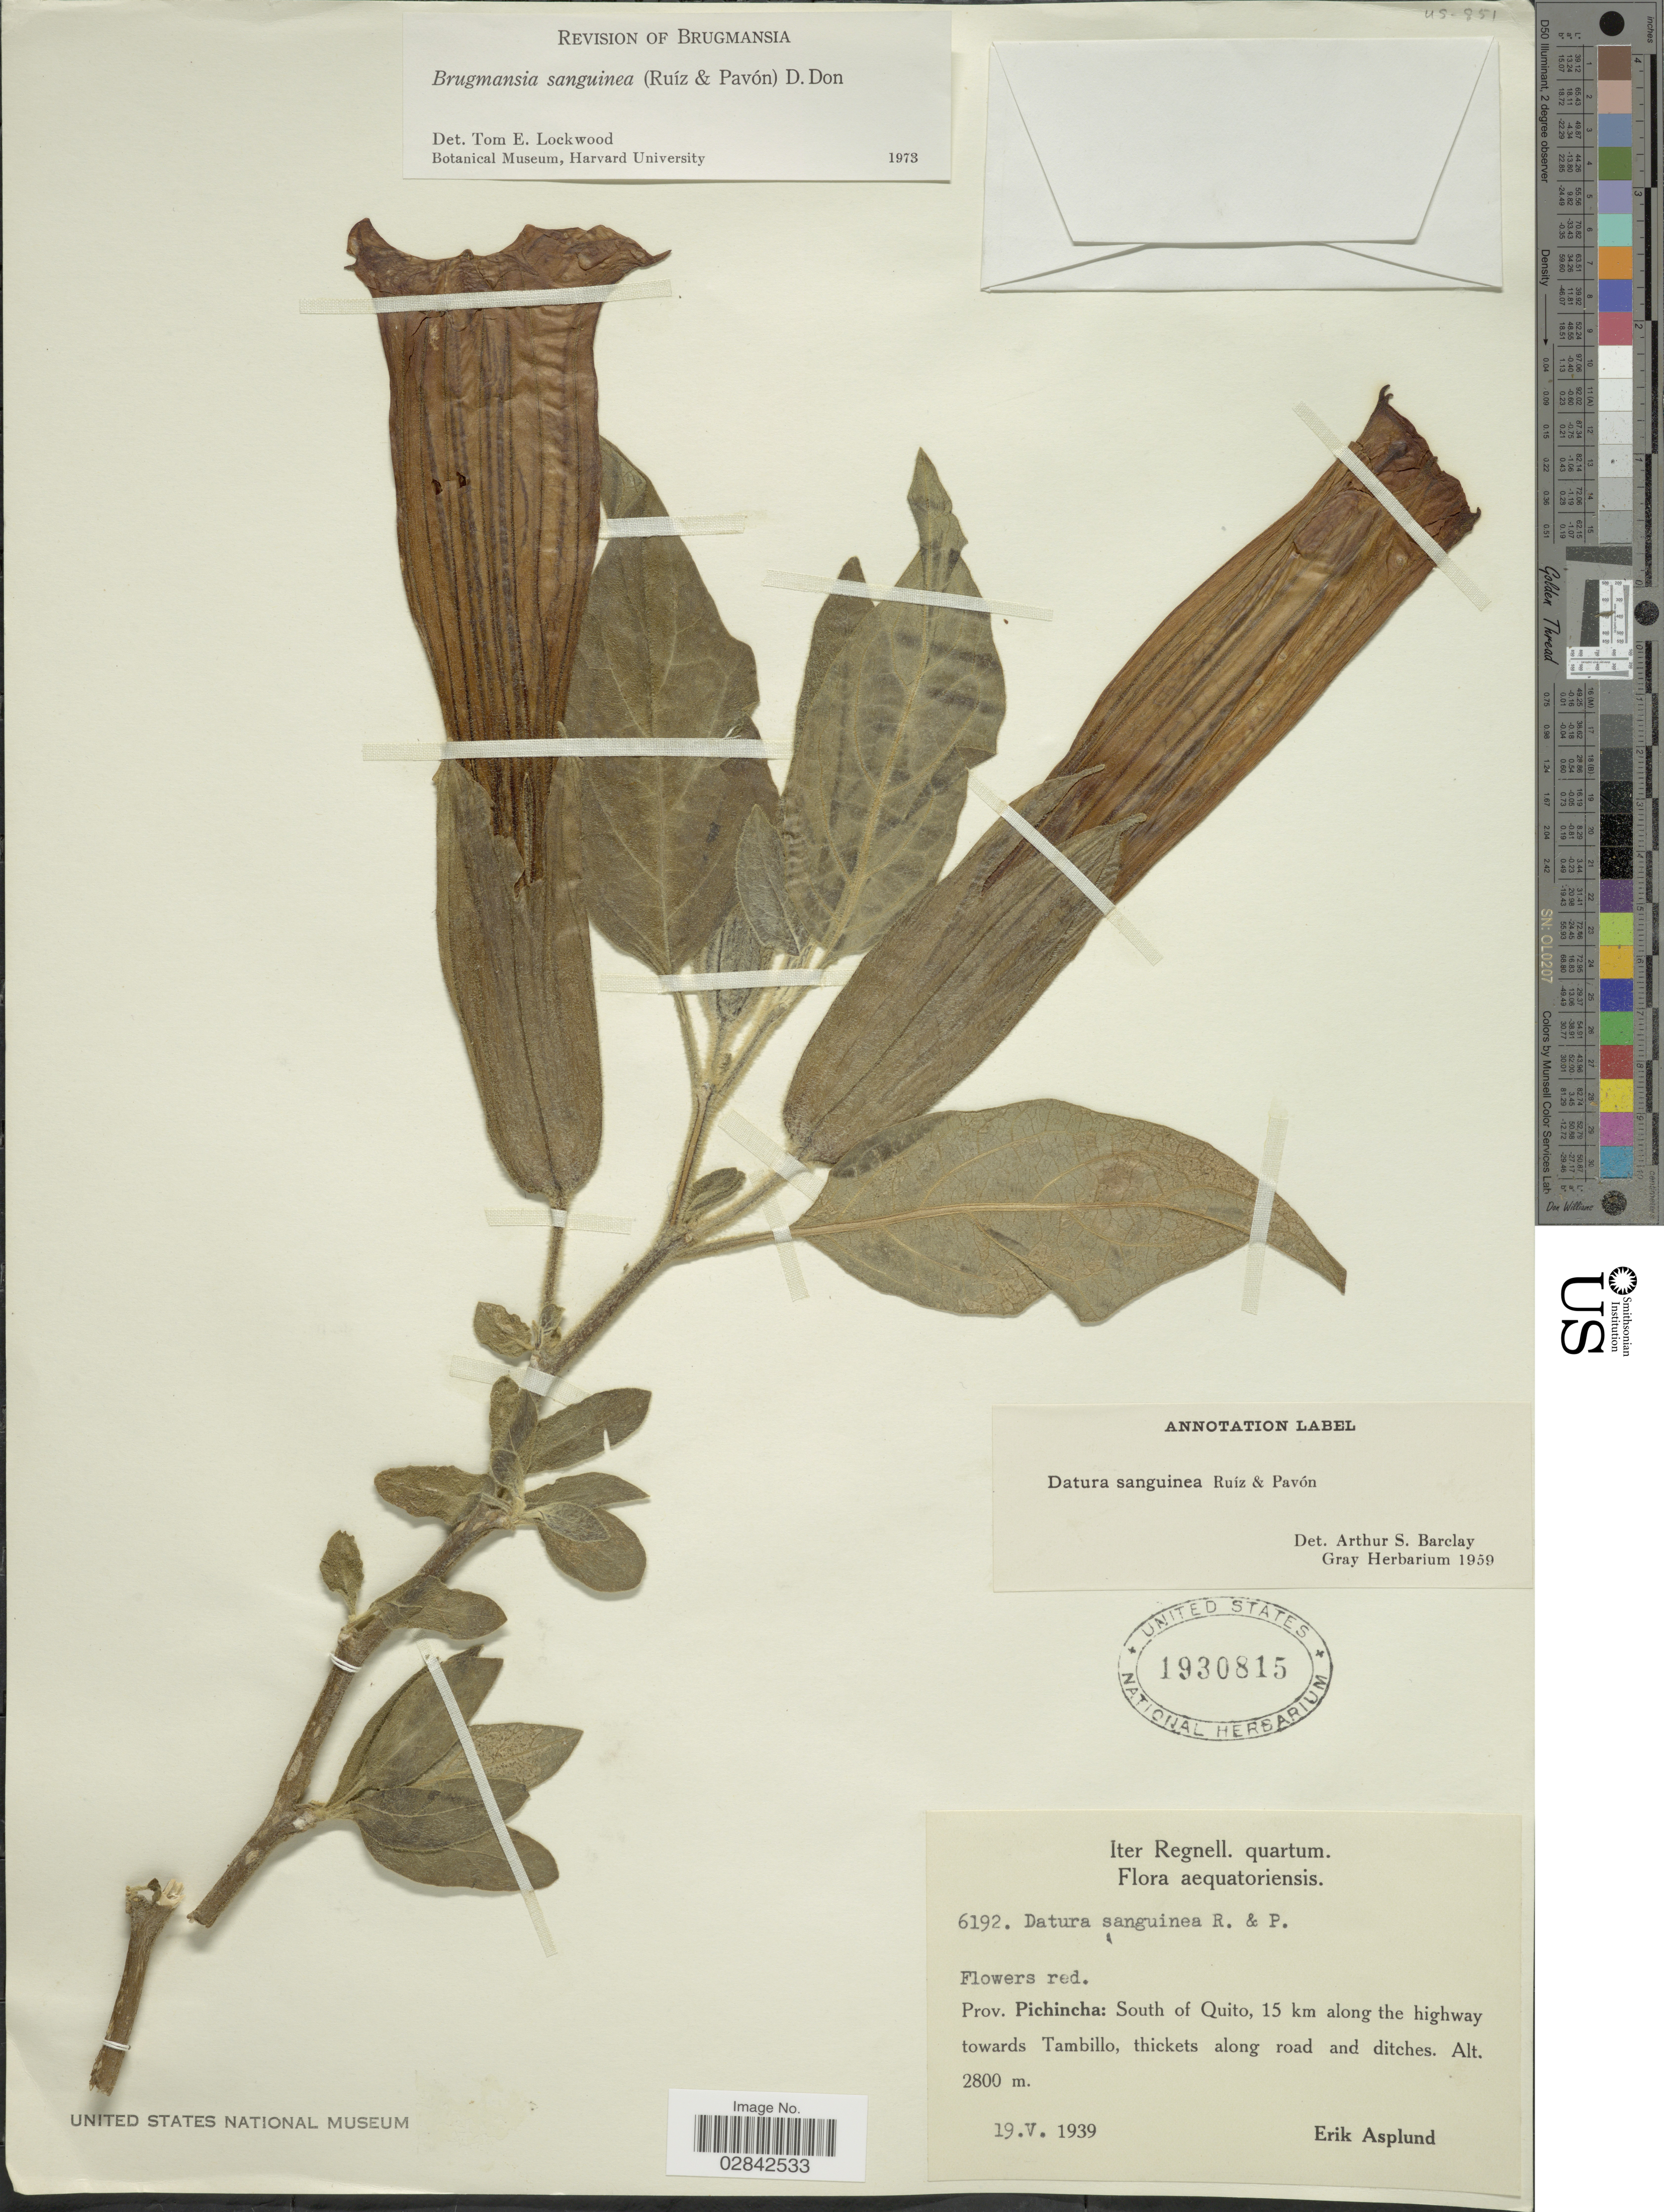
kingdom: Plantae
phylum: Tracheophyta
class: Magnoliopsida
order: Solanales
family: Solanaceae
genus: Brugmansia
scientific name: Brugmansia sanguinea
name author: (Ruiz & Pav.) D. Don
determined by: Lockwood, T. E.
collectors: E. Asplund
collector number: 6192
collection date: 1939-05-19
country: Ecuador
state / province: Pichincha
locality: South of Quito, 15 km along the highway towards Tambillo, thickets along road and ditches.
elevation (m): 2800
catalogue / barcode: US 1930815